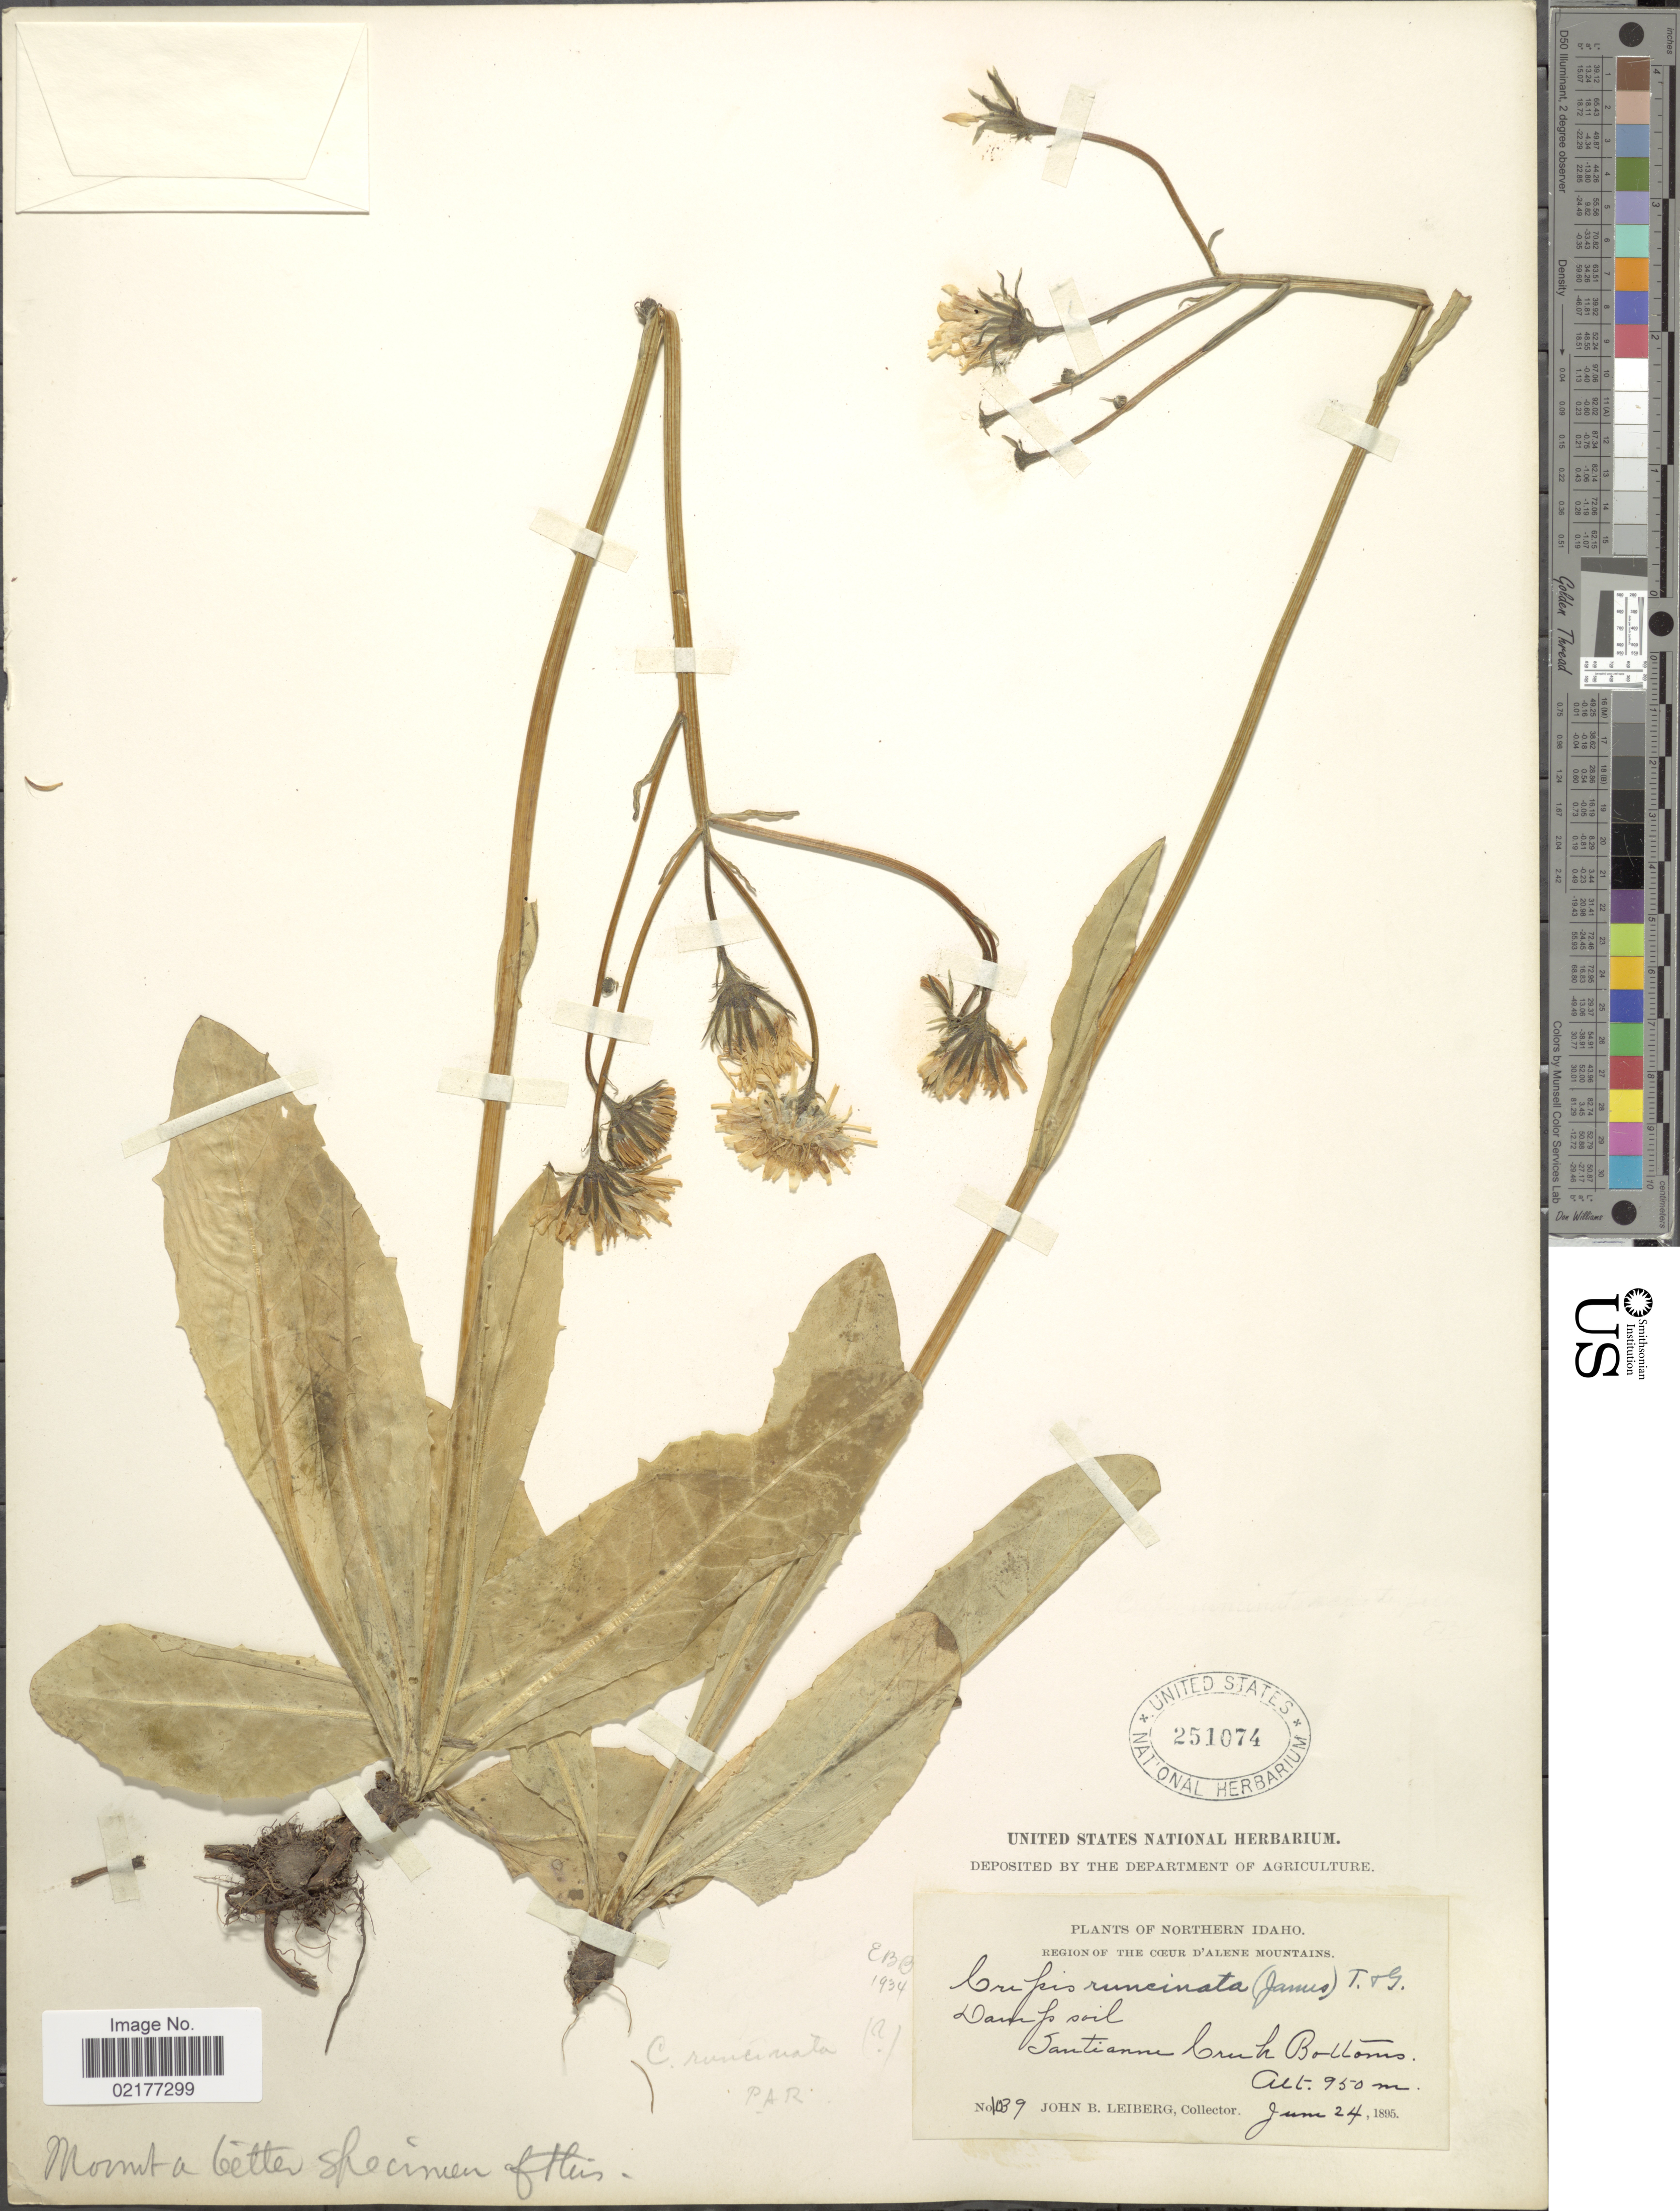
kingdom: Plantae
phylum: Tracheophyta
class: Magnoliopsida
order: Asterales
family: Asteraceae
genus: Crepis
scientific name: Crepis runcinata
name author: Torr. & A. Gray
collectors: J. B. Leiberg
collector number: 1039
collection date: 1895-06-24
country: United States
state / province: Idaho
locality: Northern Idaho, Region of The Coeur D'Alene Mountains, Santianne Creek Bottoms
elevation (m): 950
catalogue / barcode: US 251074